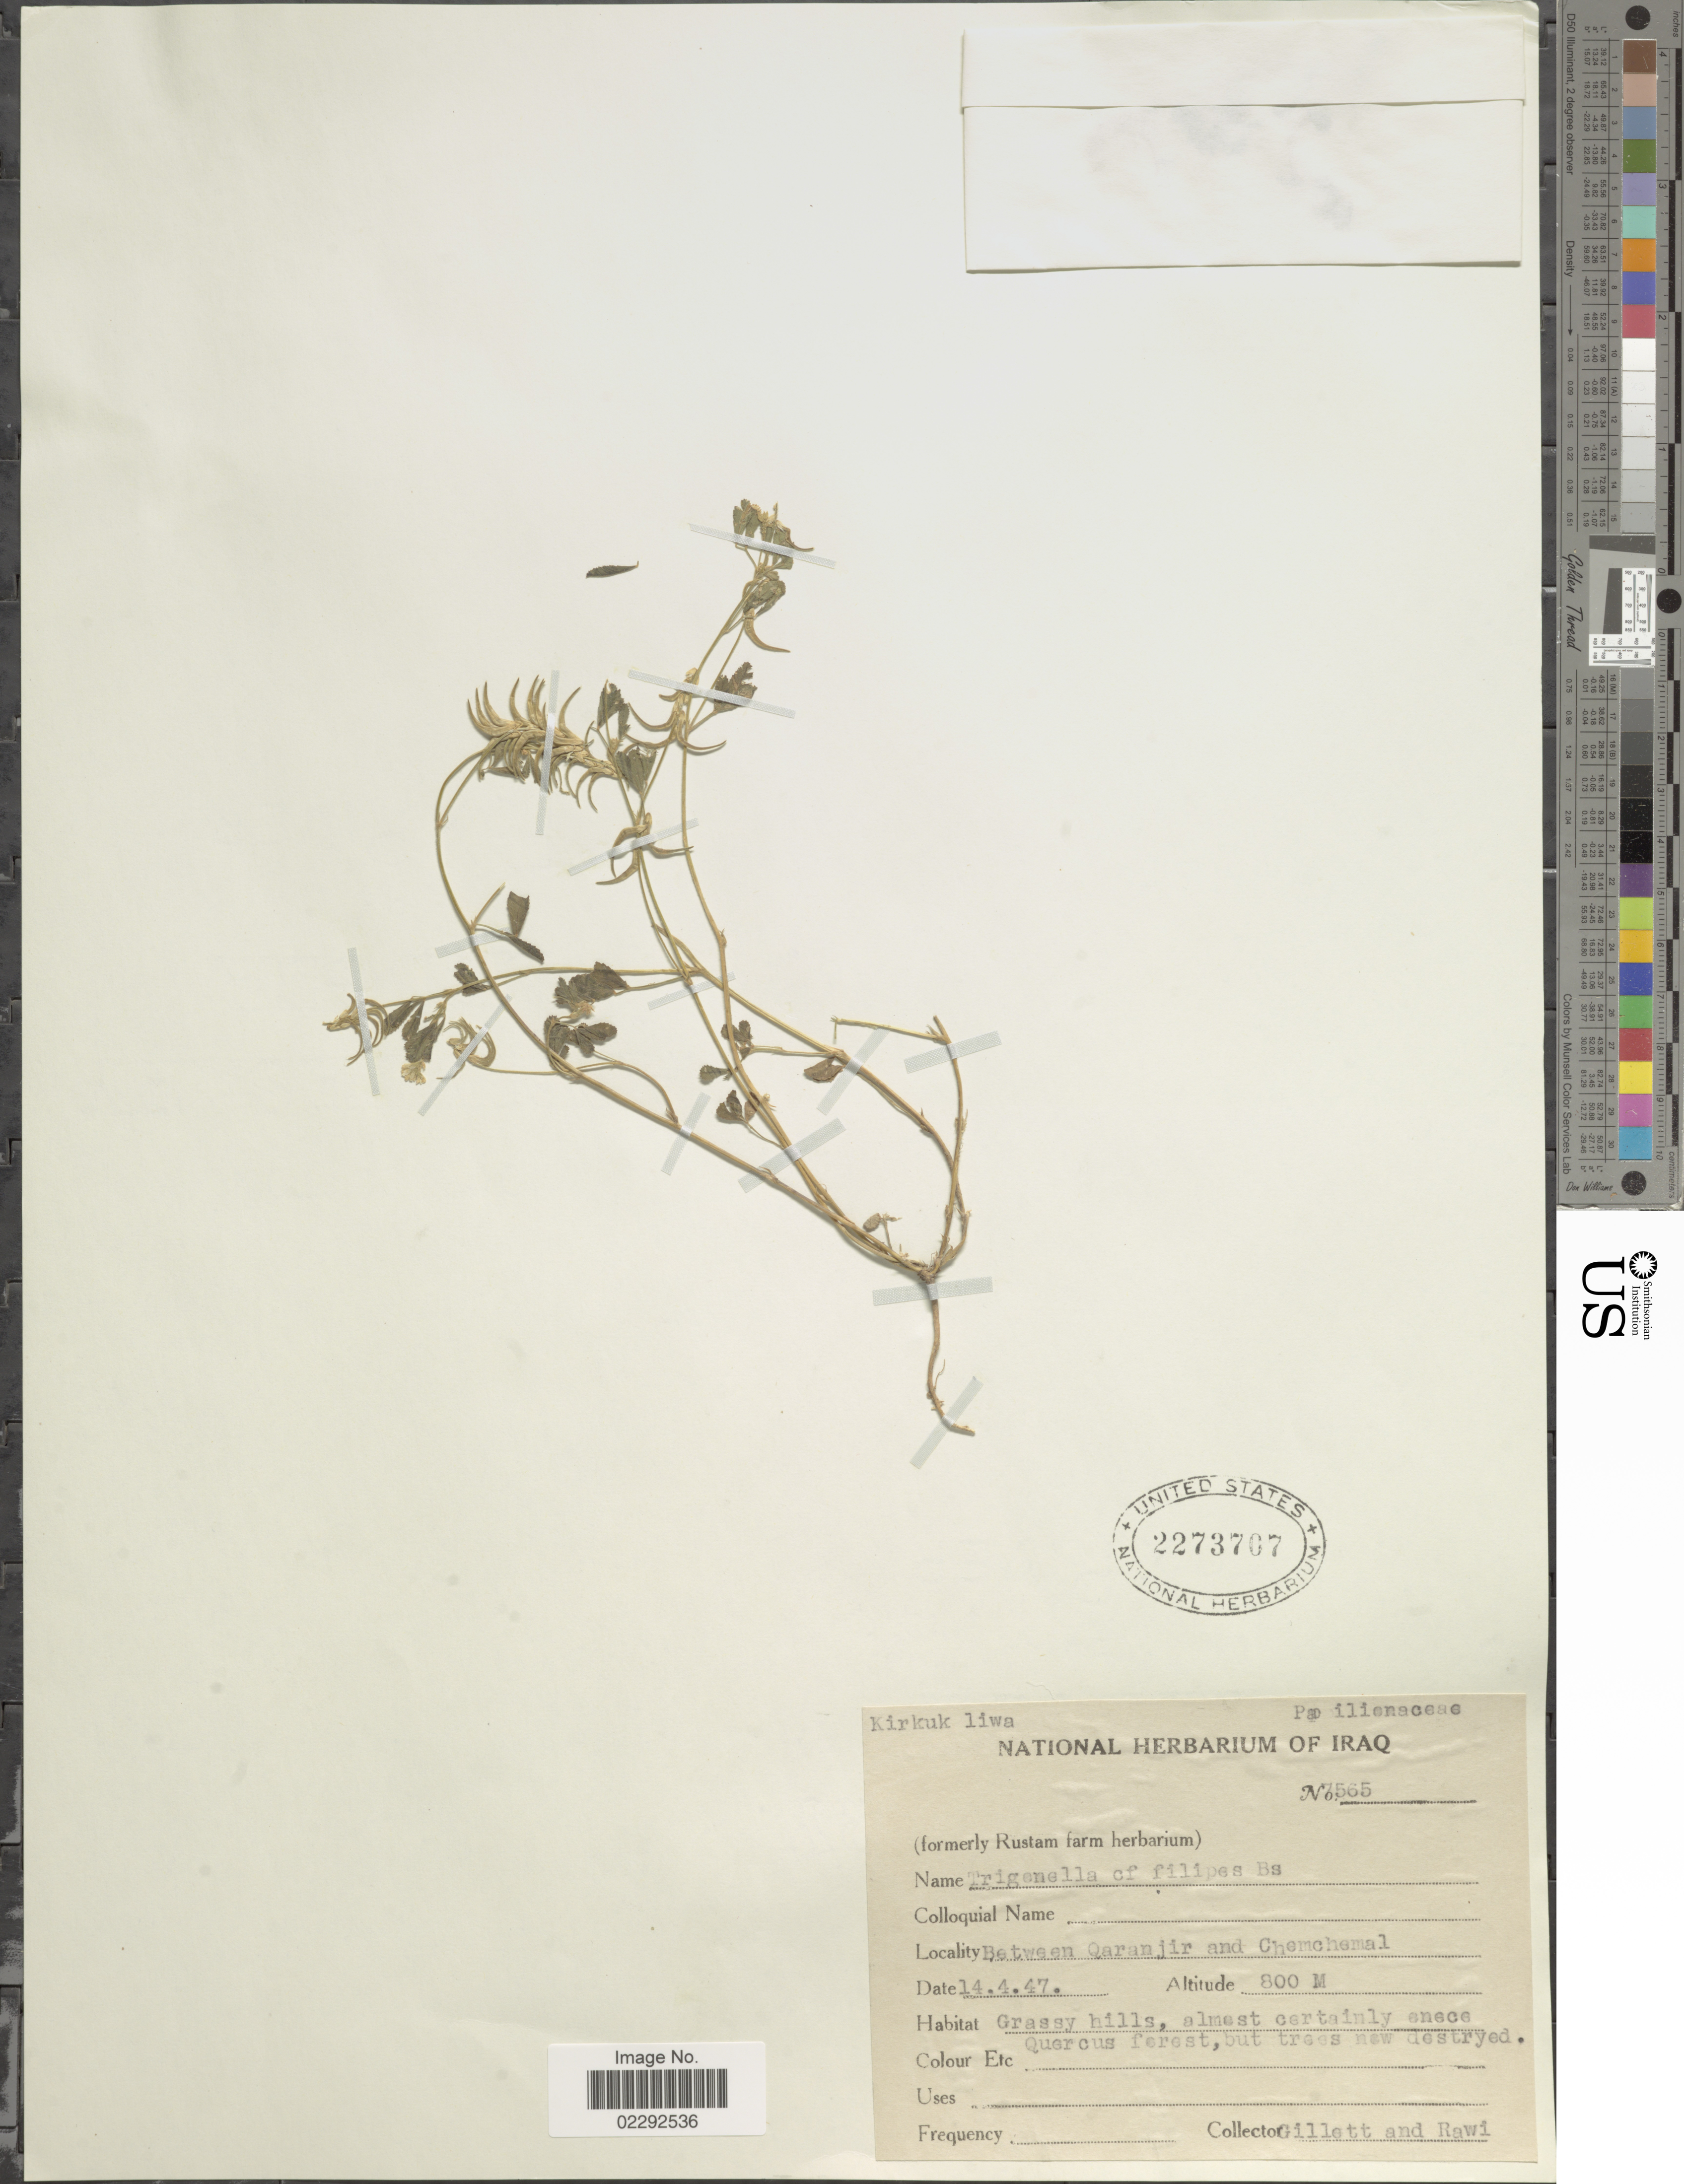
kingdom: Plantae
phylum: Tracheophyta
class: Magnoliopsida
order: Fabales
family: Fabaceae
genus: Trigonella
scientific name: Trigonella filipes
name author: Boiss.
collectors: Gillett, -- & -. Rawi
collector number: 565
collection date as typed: Transcribed d/m/y: 14/4/47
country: Iraq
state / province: Kirkūk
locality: Kirkuk liwa. Between Qaranjir and Chemchemal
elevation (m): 800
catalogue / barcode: US 2273707